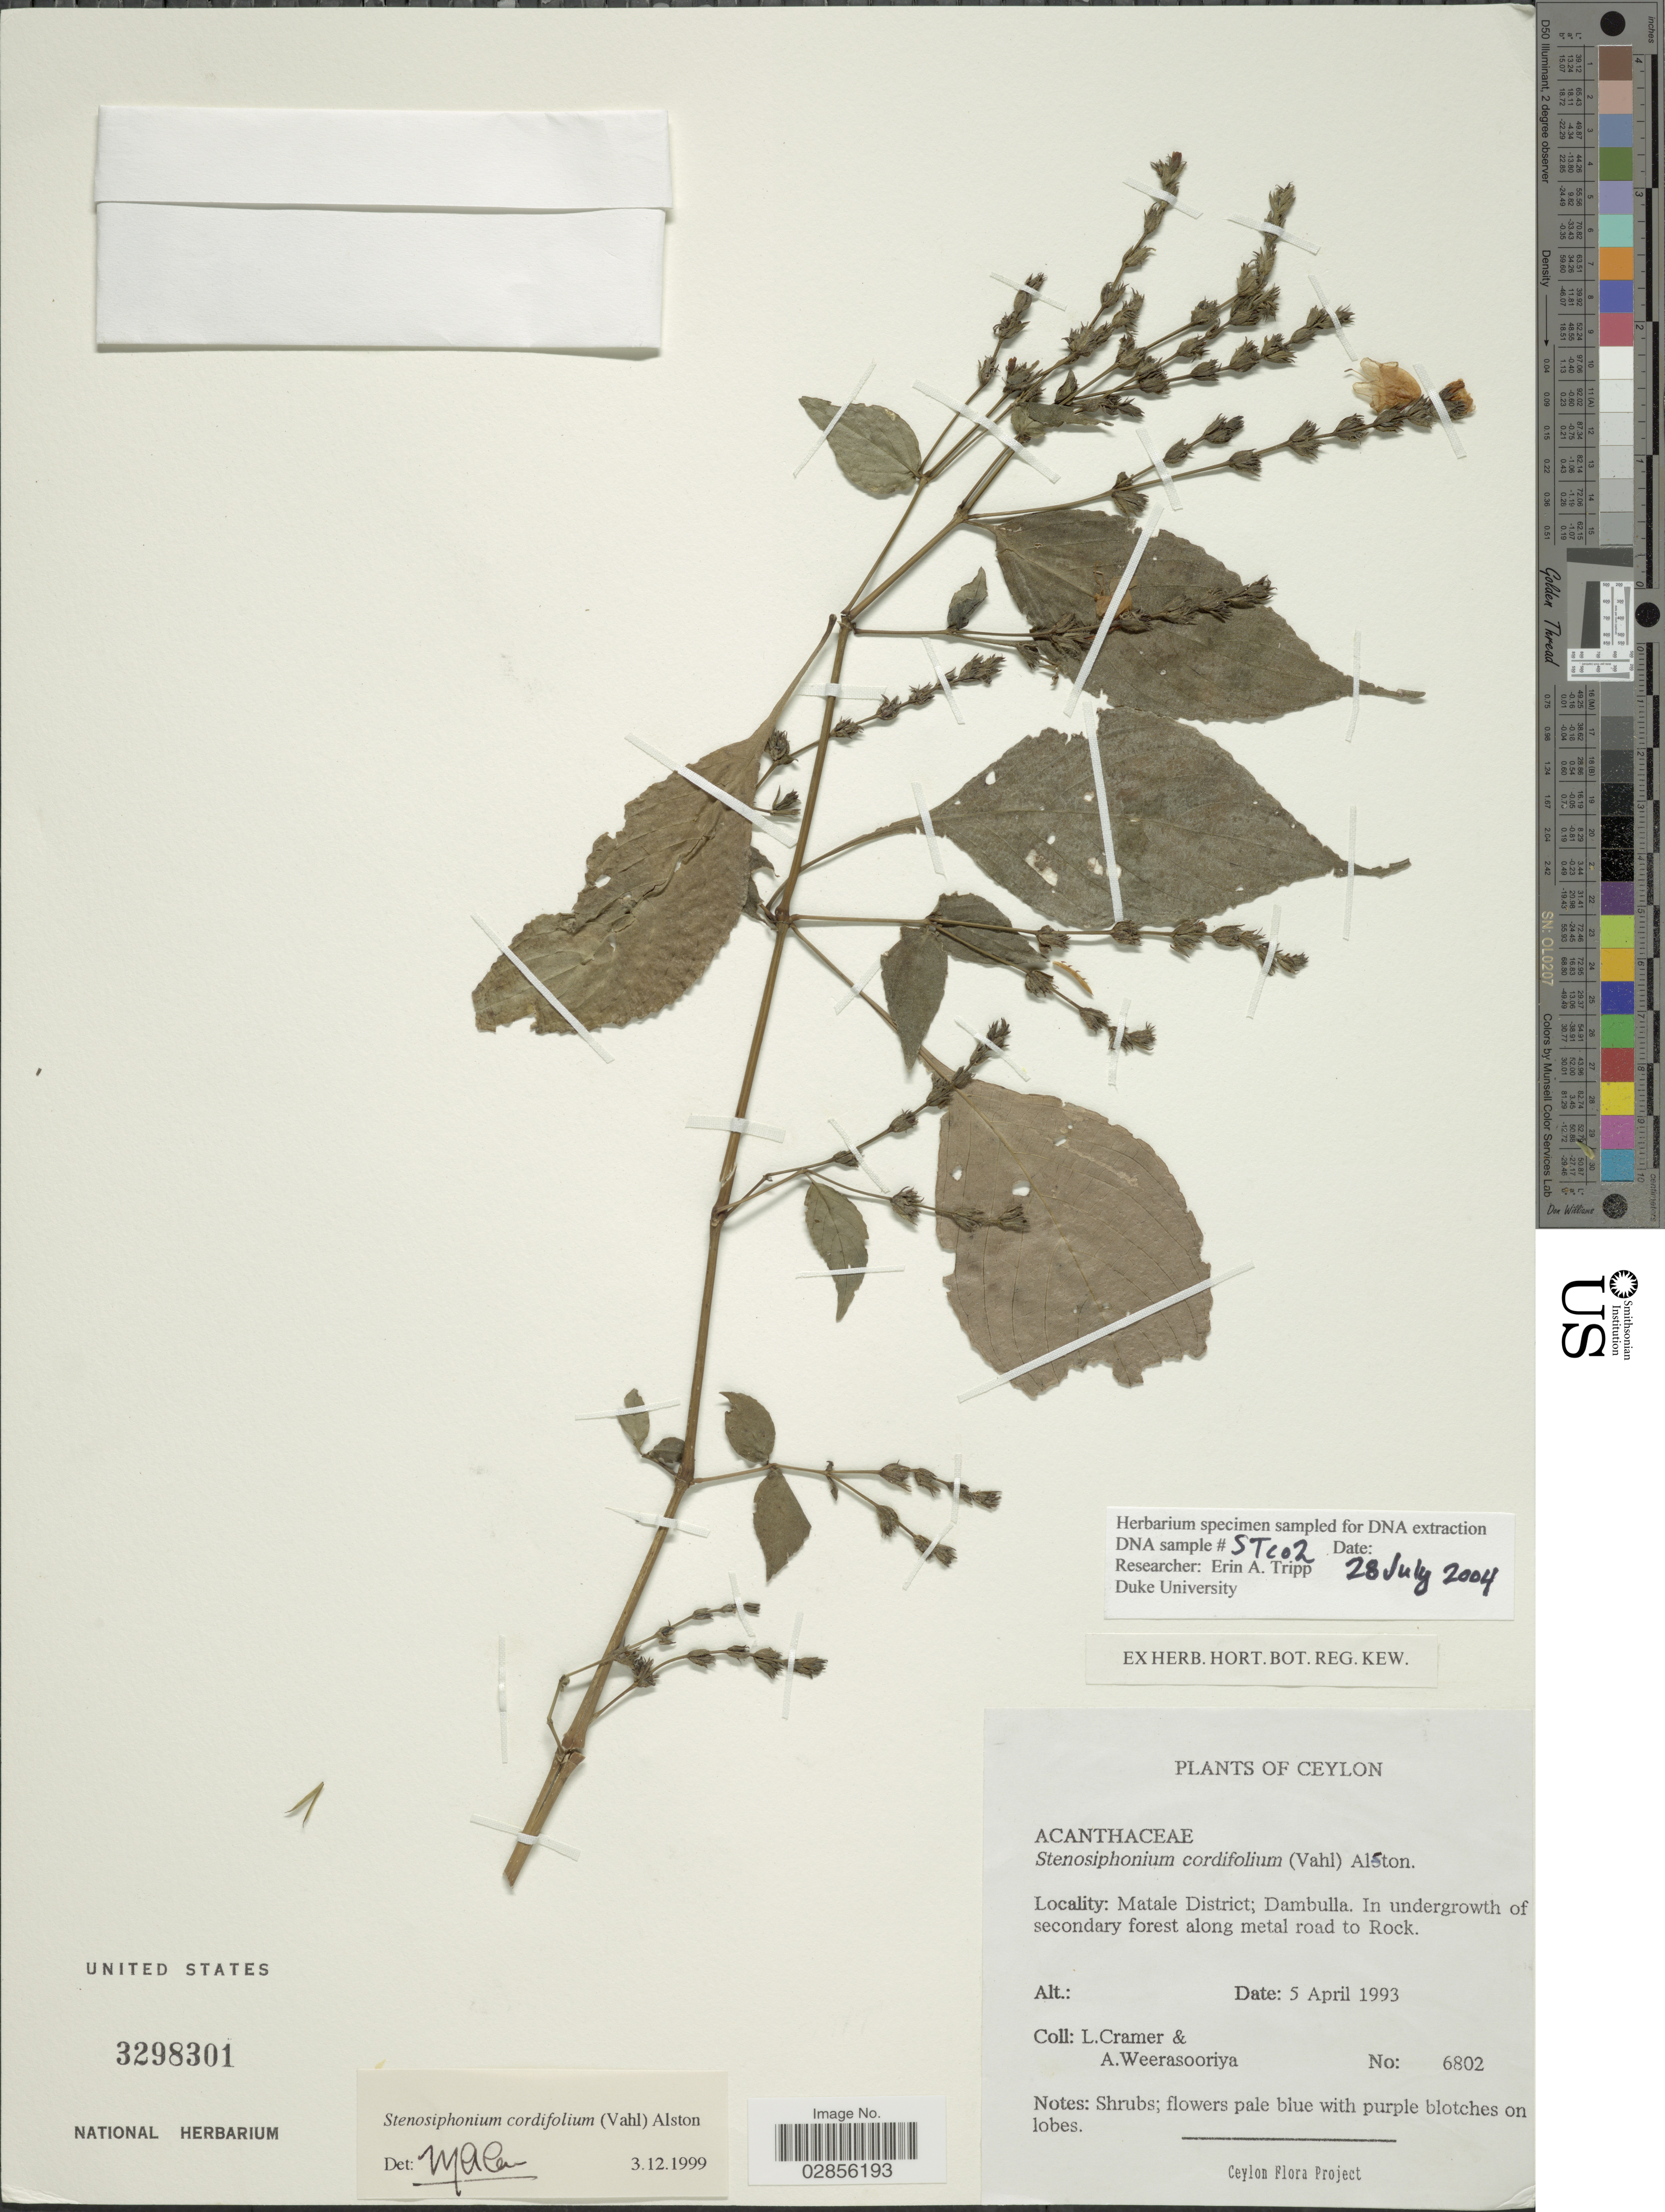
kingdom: Plantae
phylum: Tracheophyta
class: Magnoliopsida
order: Lamiales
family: Acanthaceae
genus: Stenosiphonium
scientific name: Stenosiphonium cordifolium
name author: (Vahl) Alston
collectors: L. H. Cramer & A. Weerasooriya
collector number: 6802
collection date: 1993-04-05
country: Sri Lanka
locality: Ceylon. Matale District; Dambulla. In undergrowth of secondary forest along metal road to Rock.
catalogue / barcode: US 3298301